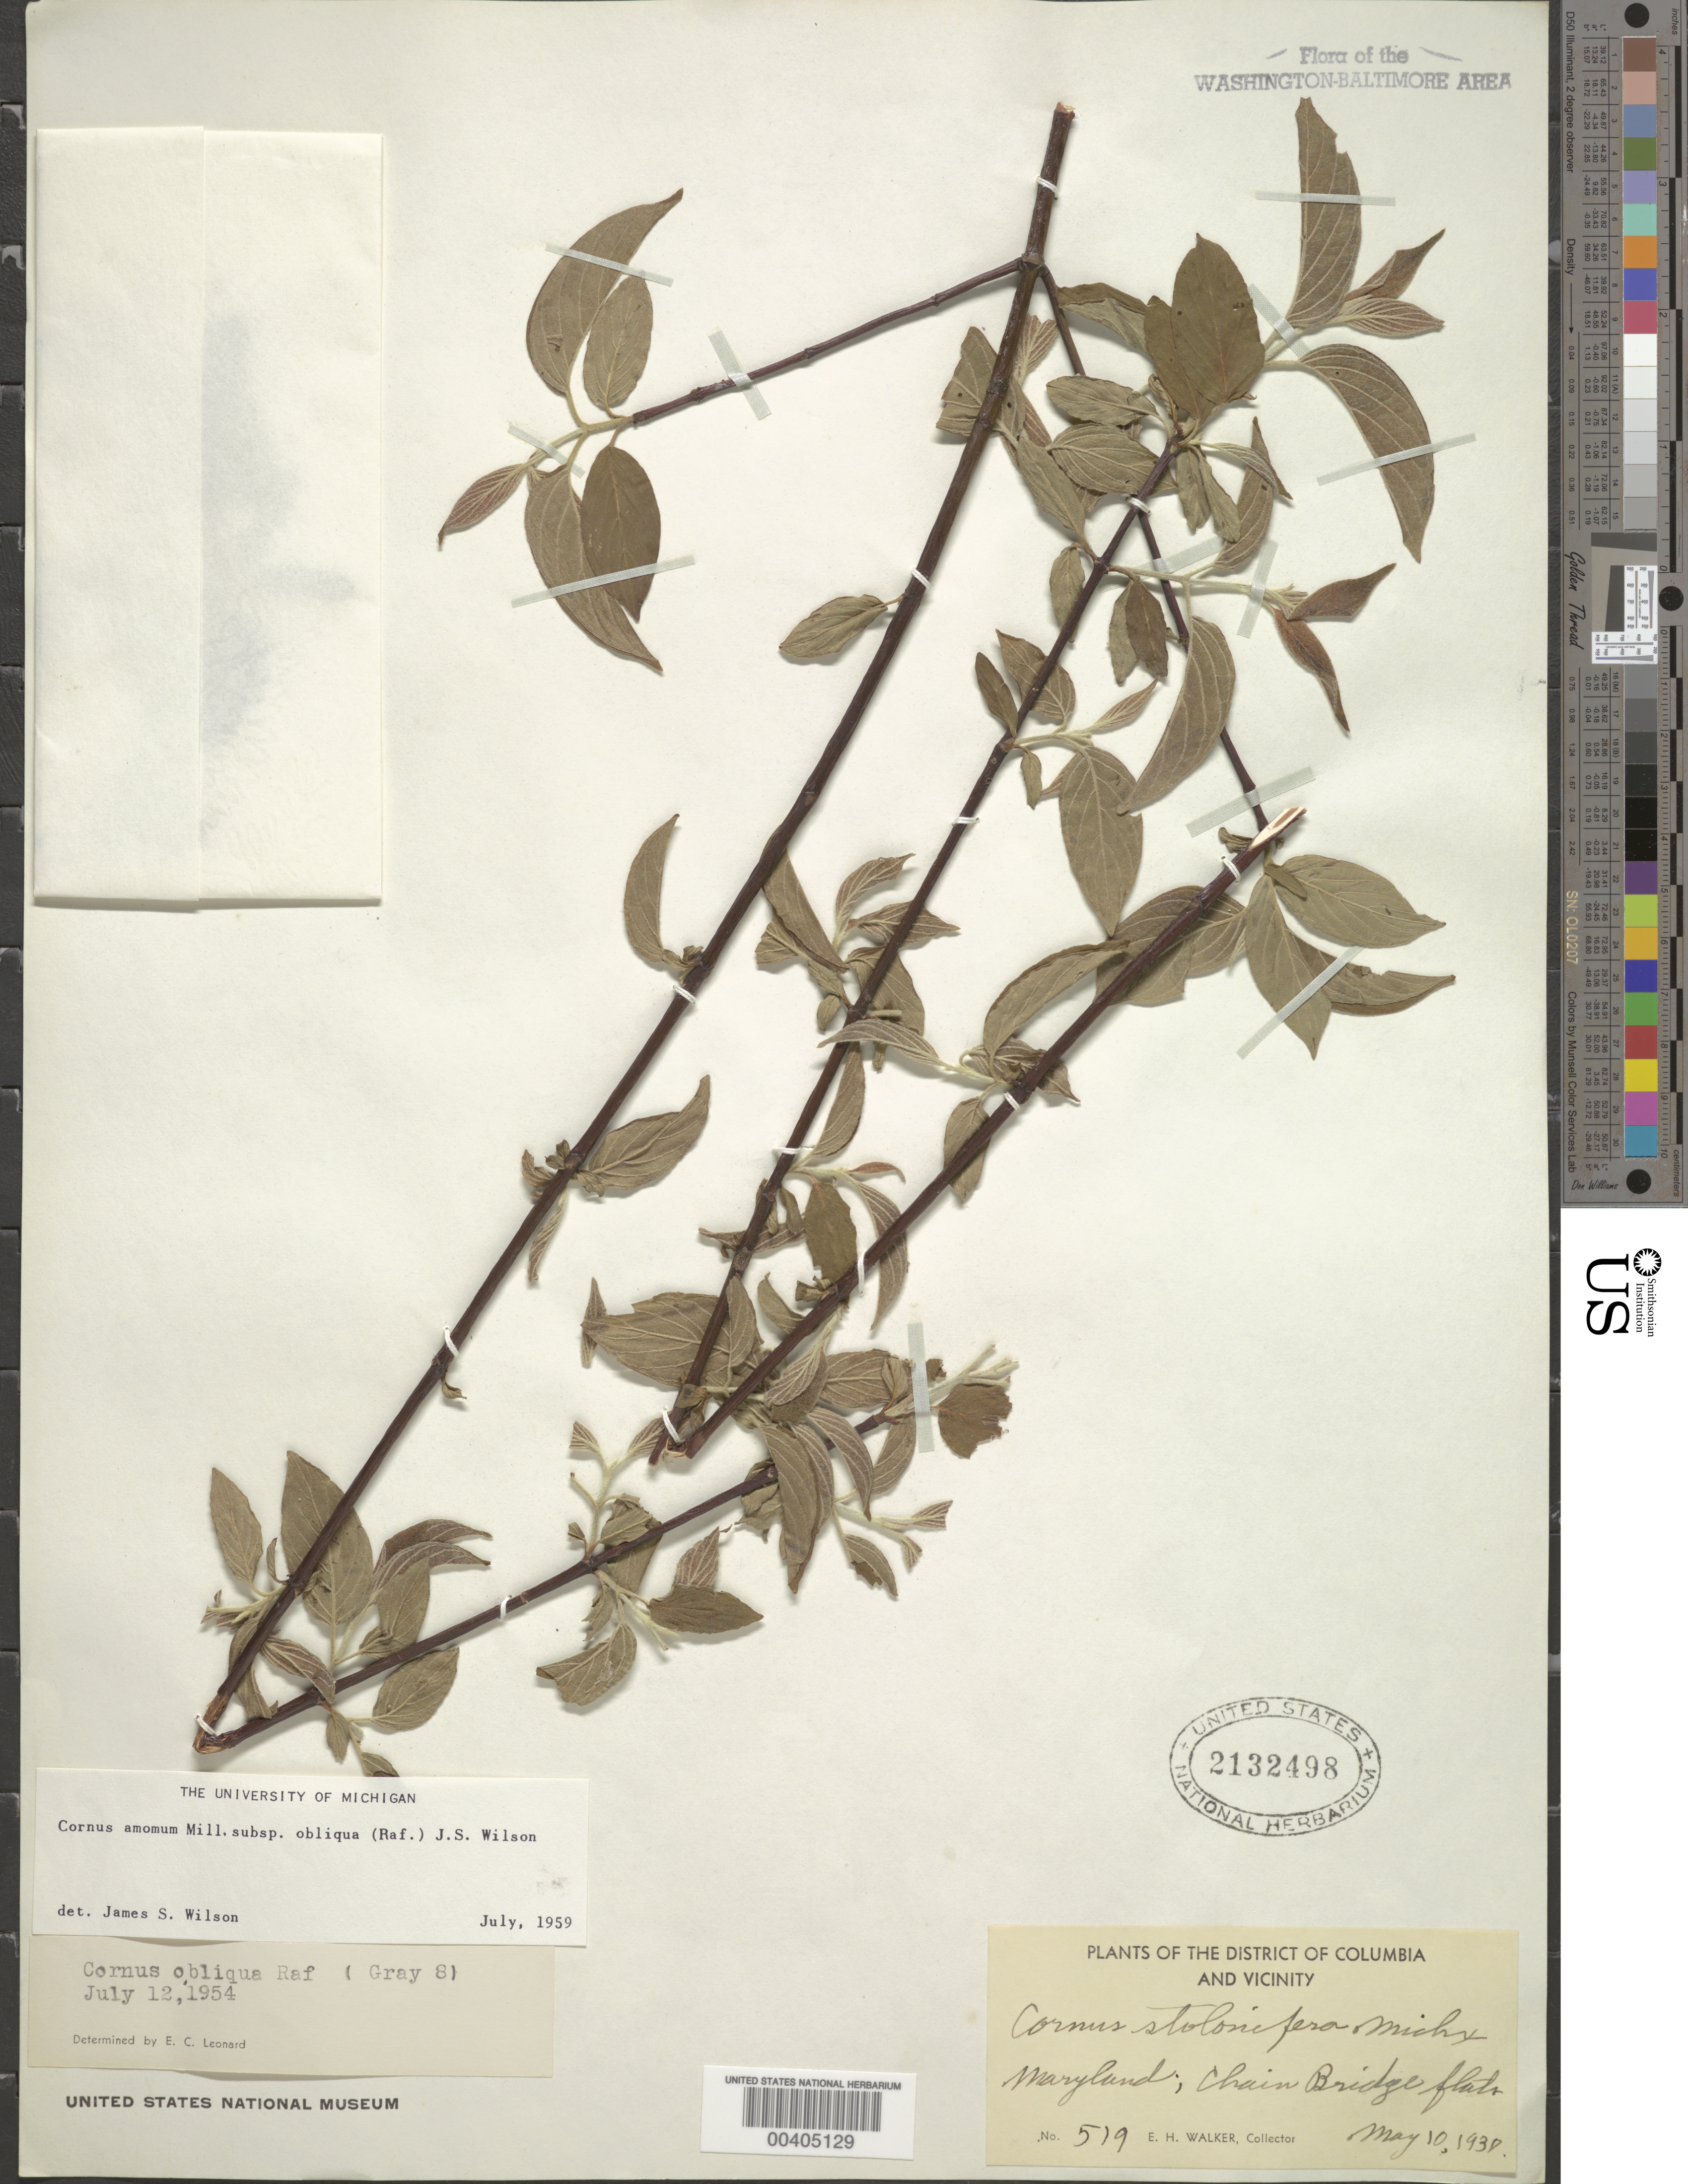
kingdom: Plantae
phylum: Tracheophyta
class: Magnoliopsida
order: Cornales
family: Cornaceae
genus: Cornus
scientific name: Cornus amomum subsp. obliqua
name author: (Raf.) J.S. Wilson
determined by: Wilson, J. S., (MICH), University of Michigan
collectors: E. H. Walker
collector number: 519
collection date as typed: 10 May 1938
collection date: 1938-05-10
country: United States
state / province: Maryland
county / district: Montgomery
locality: Chain Bridge flats C. & O. Canal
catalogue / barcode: US 2132498